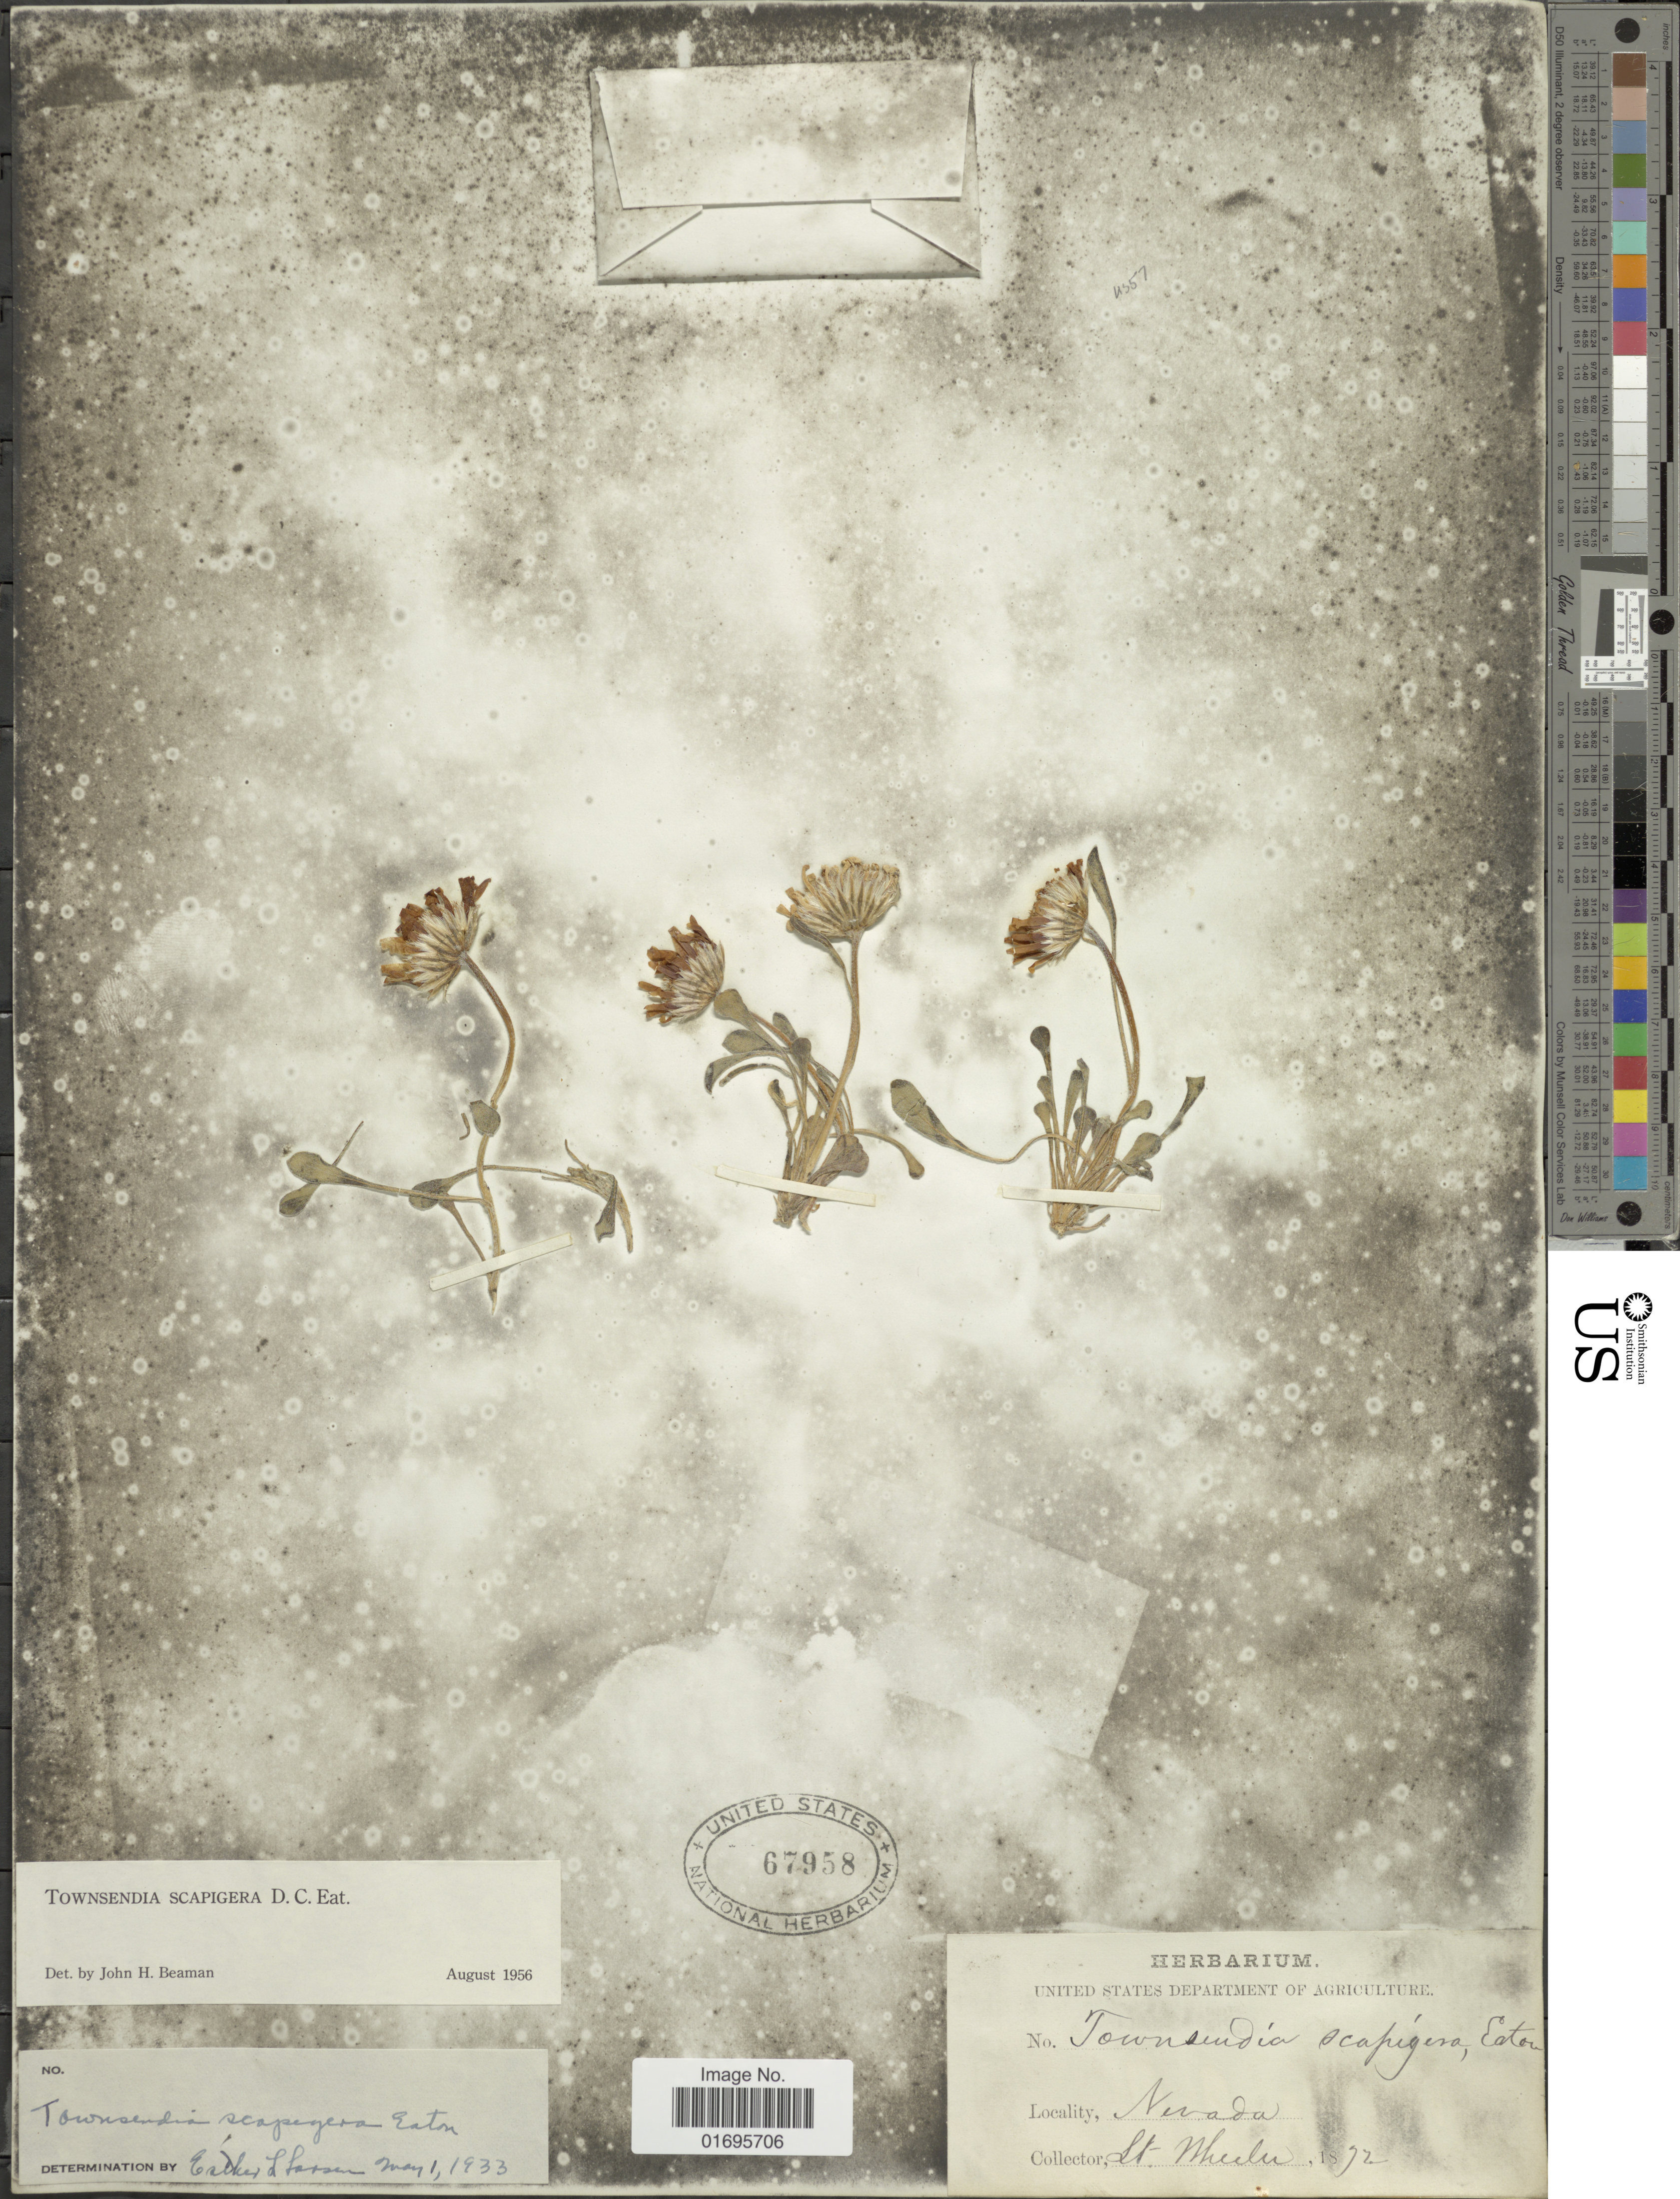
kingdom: Plantae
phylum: Tracheophyta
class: Magnoliopsida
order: Asterales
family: Asteraceae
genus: Townsendia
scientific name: Townsendia scapigera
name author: D.C. Eaton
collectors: Wheeler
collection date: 1872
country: United States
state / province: Nevada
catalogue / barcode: US 67958